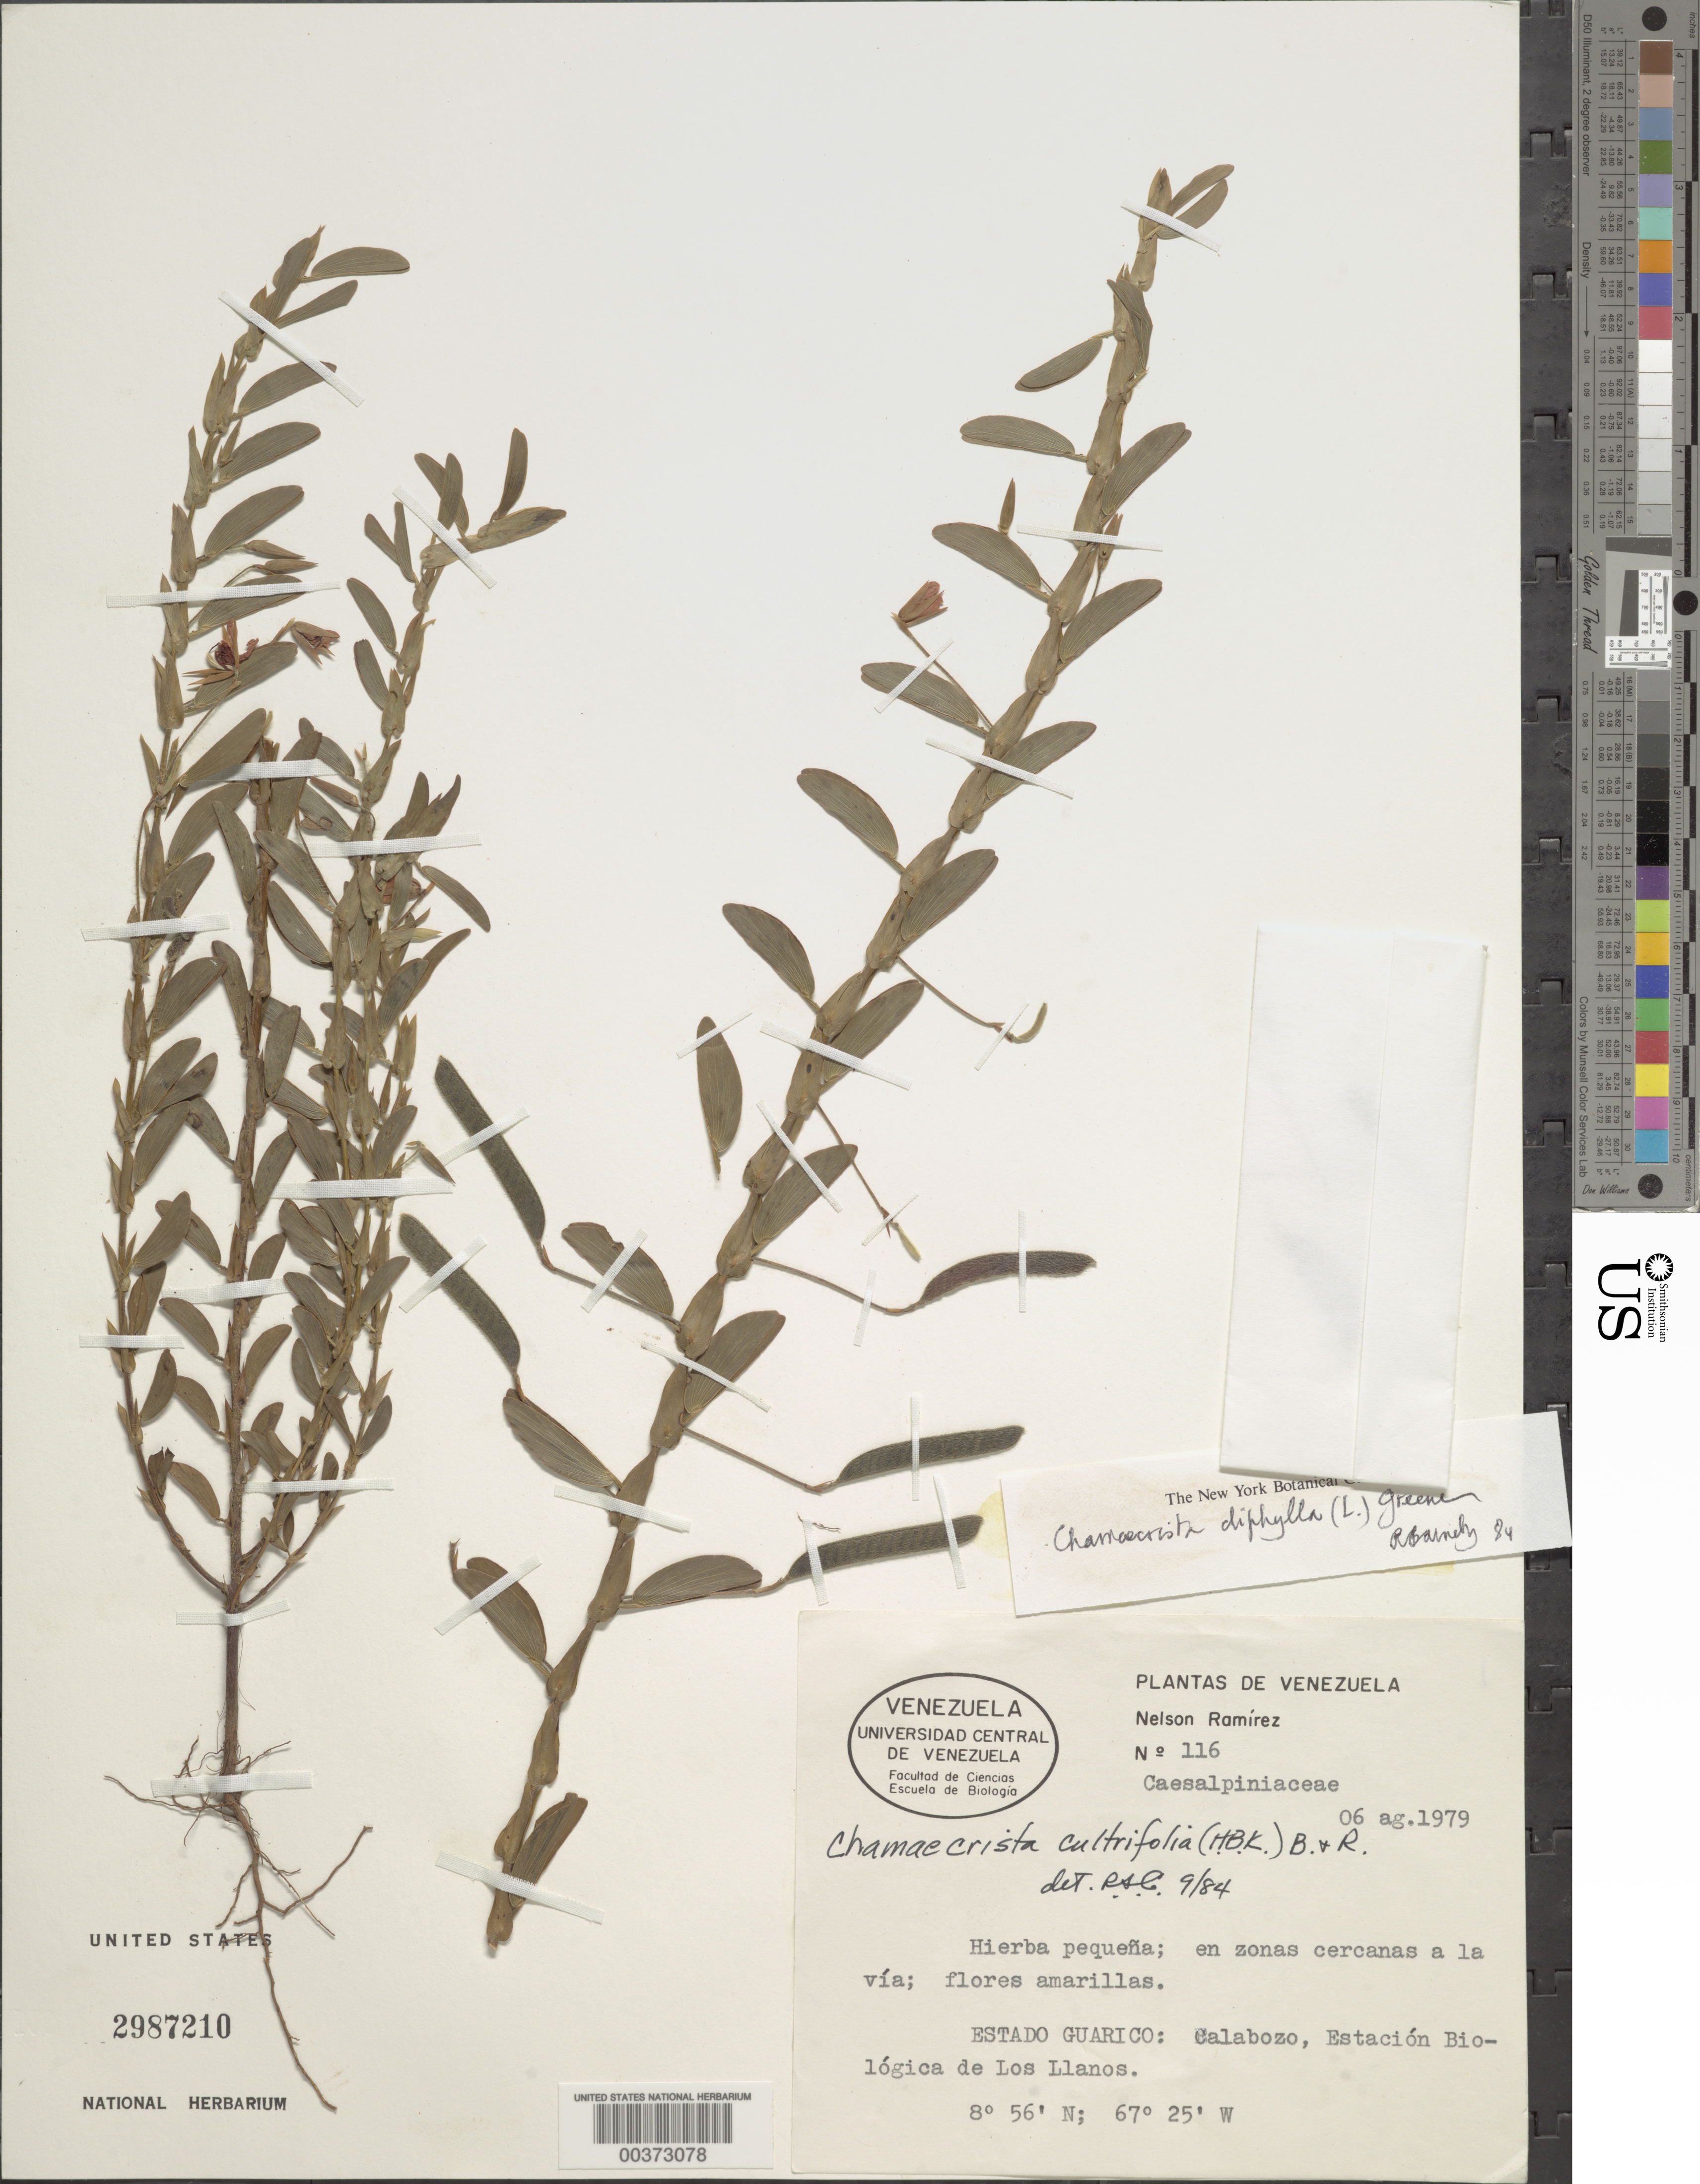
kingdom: Plantae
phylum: Tracheophyta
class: Magnoliopsida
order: Fabales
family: Fabaceae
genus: Chamaecrista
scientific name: Chamaecrista diphylla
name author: (L.) Greene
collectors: N. Ramírez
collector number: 116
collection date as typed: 06 Aug 1979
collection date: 1979-08-06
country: Venezuela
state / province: Guárico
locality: Calabozo, estcion biologica de los llanos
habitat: En zonas cercanas a la via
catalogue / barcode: US 2987210